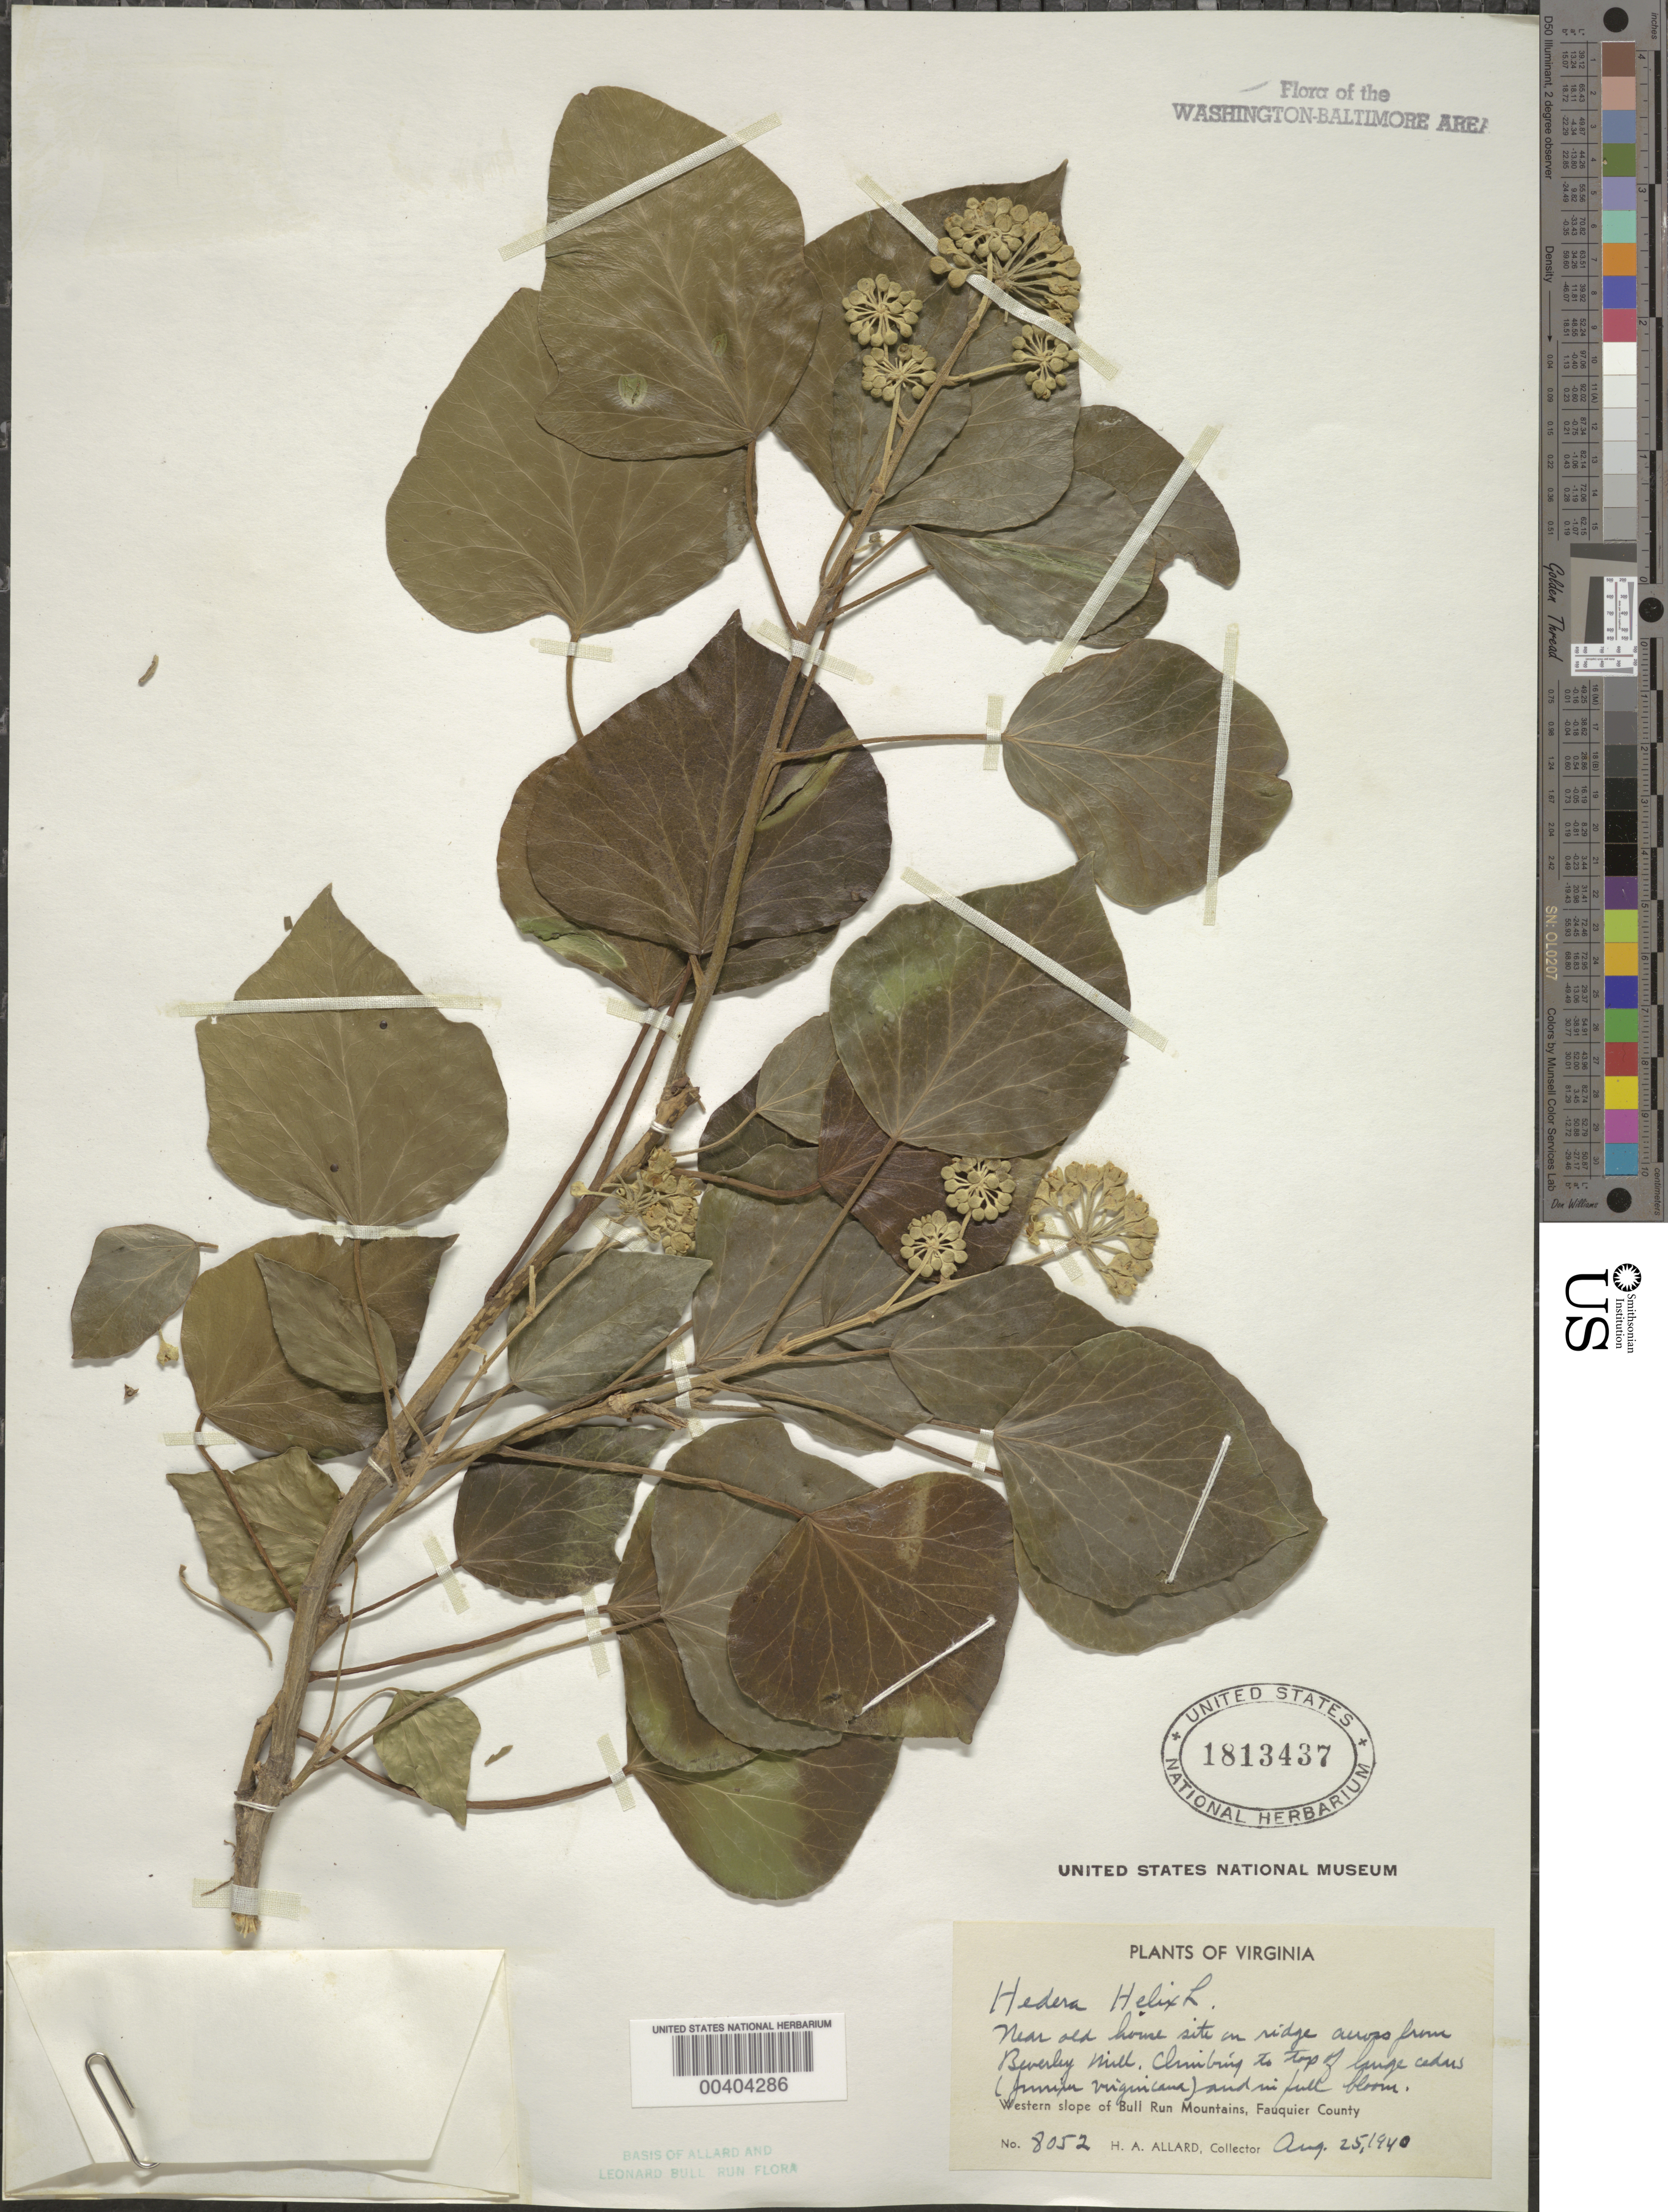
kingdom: Plantae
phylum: Tracheophyta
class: Magnoliopsida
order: Apiales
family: Araliaceae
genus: Hedera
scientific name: Hedera helix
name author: L.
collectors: H. A. Allard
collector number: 8052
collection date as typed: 25 Aug 1940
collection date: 1940-08-25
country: United States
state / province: Virginia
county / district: Fauquier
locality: Beverley Mill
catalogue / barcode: US 1813437